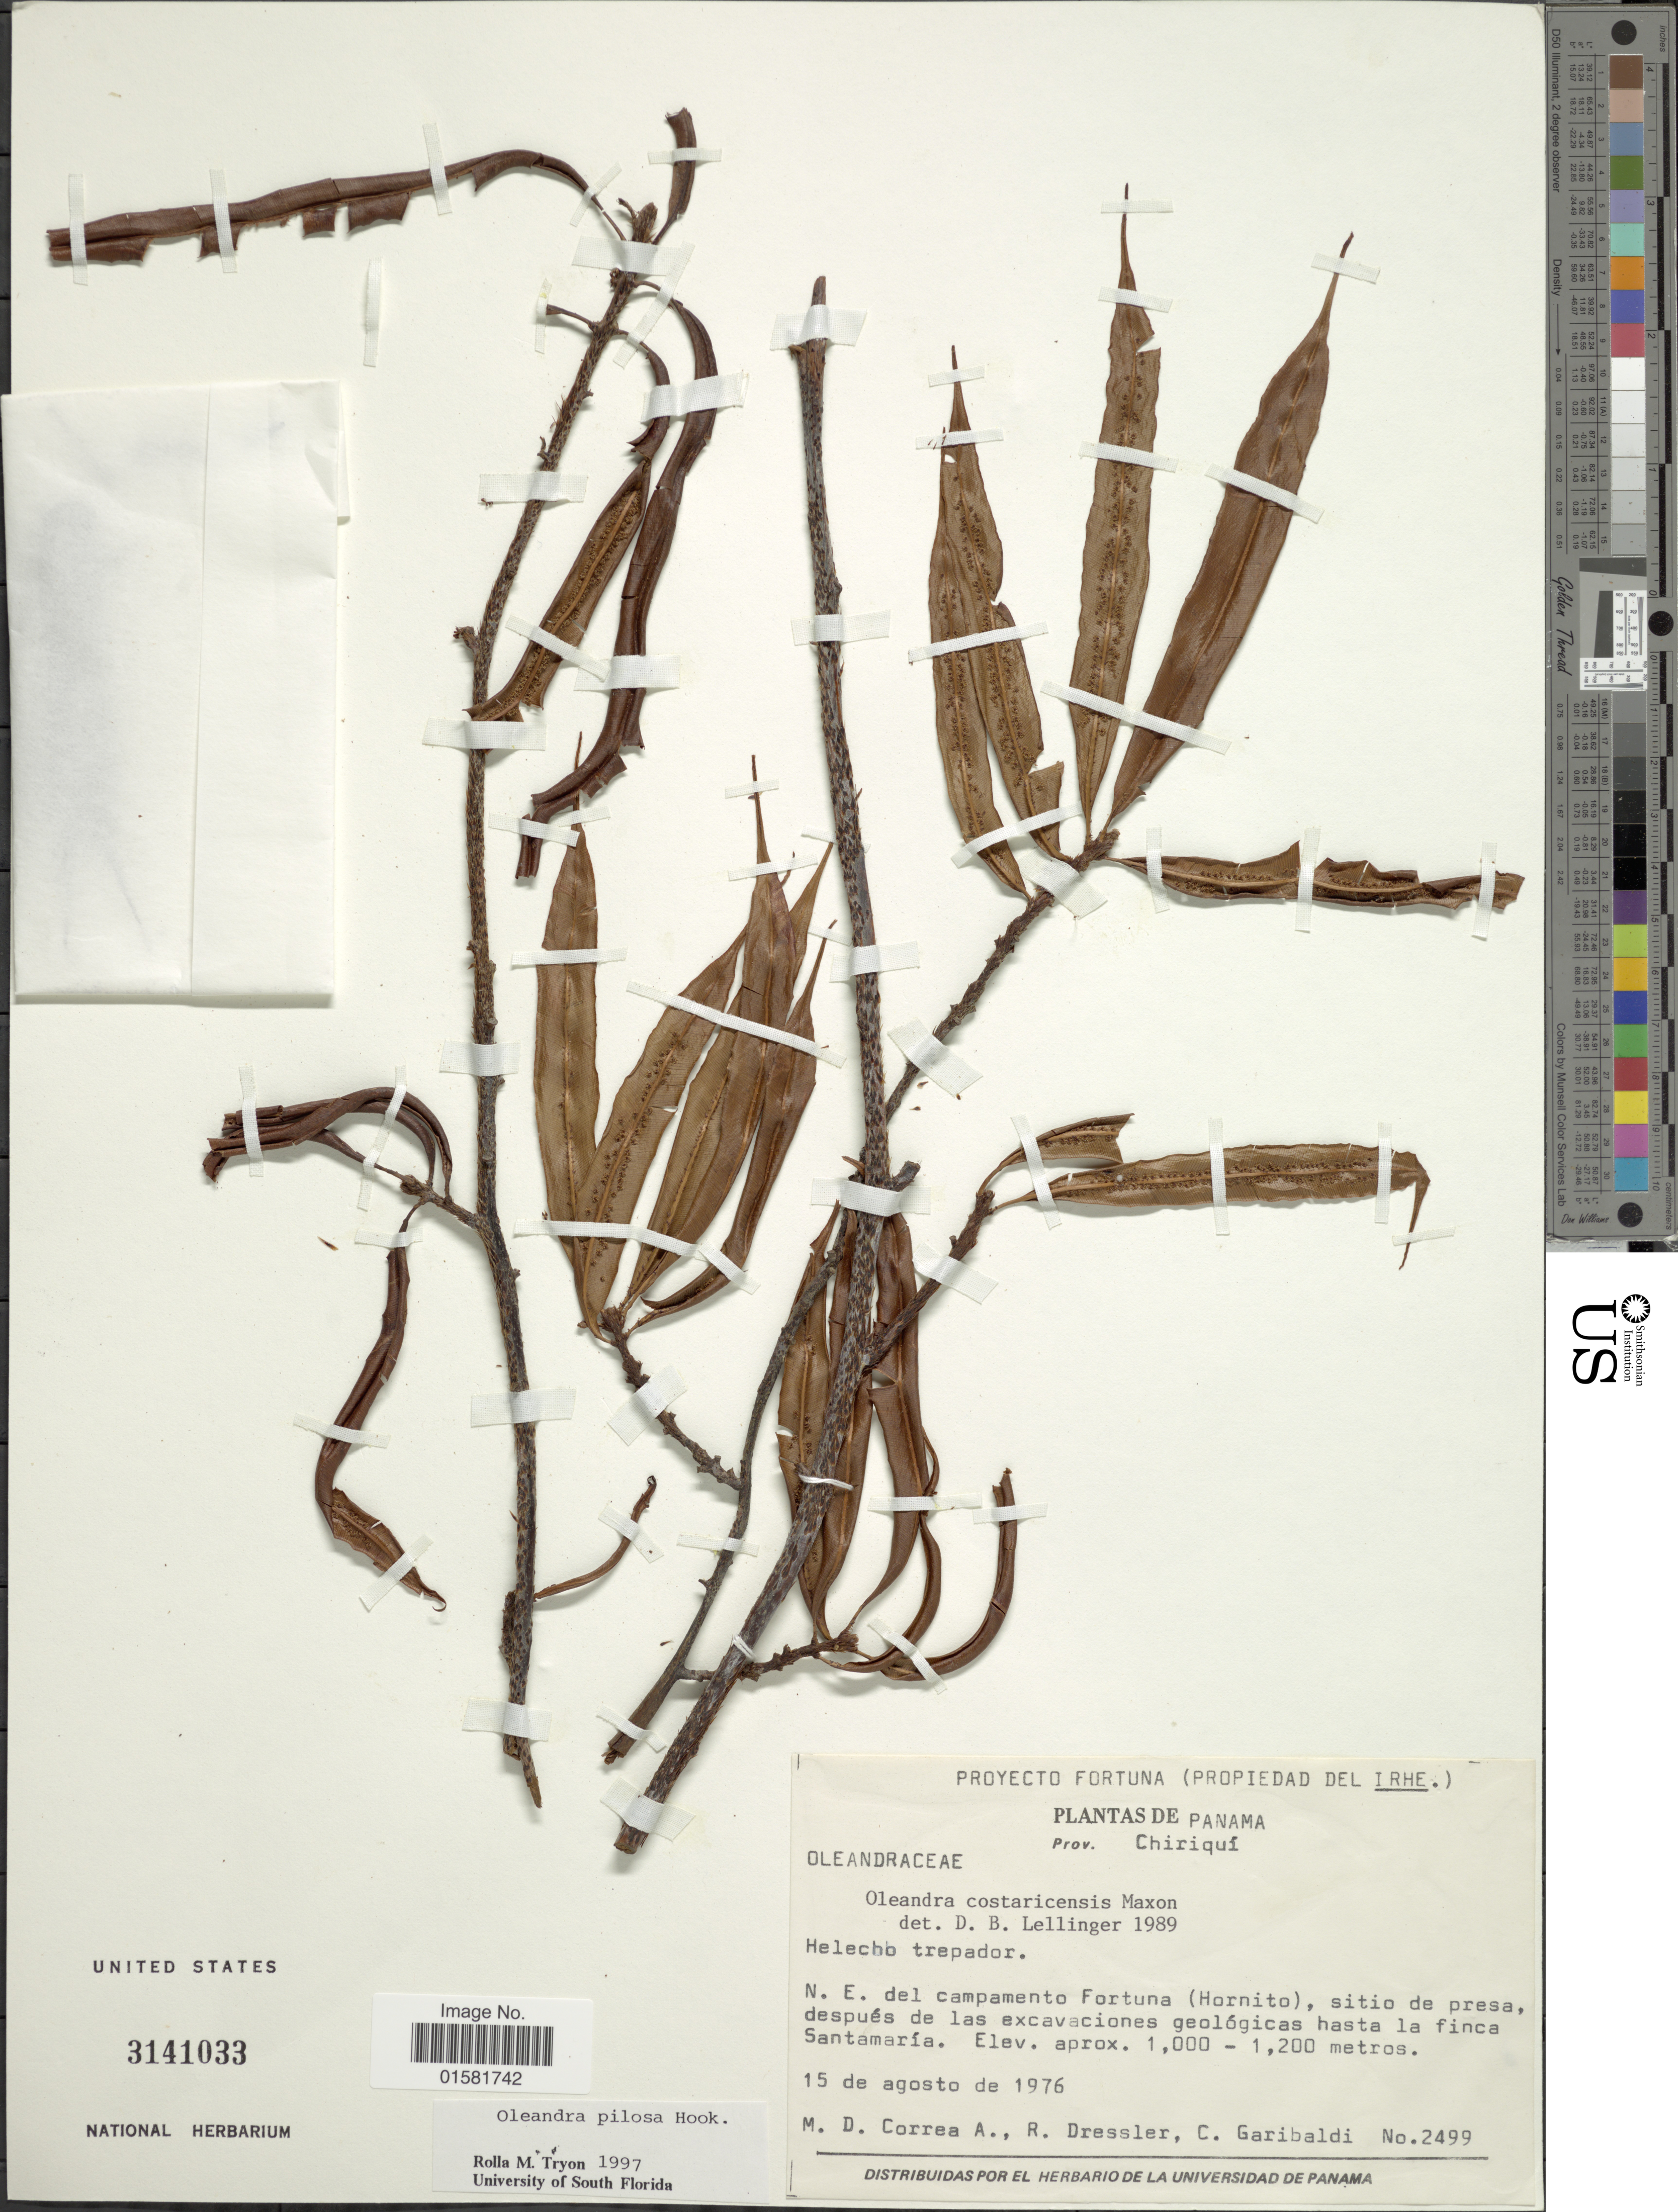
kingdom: Plantae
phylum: Tracheophyta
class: Polypodiopsida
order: Polypodiales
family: Oleandraceae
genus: Oleandra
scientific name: Oleandra pilosa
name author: Hook.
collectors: M. D. Corrêa-A., R. Dressler & C. Garibaldi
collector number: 2499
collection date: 1976-08-15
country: Panama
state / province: Chiriqui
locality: Panama, Prov. Chiriqui, N. E. del campamento Fortuna (Hornito), sitio de presa después de las excavaciones geologicas hasta la finca Santamaria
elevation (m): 1000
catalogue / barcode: US 3141033